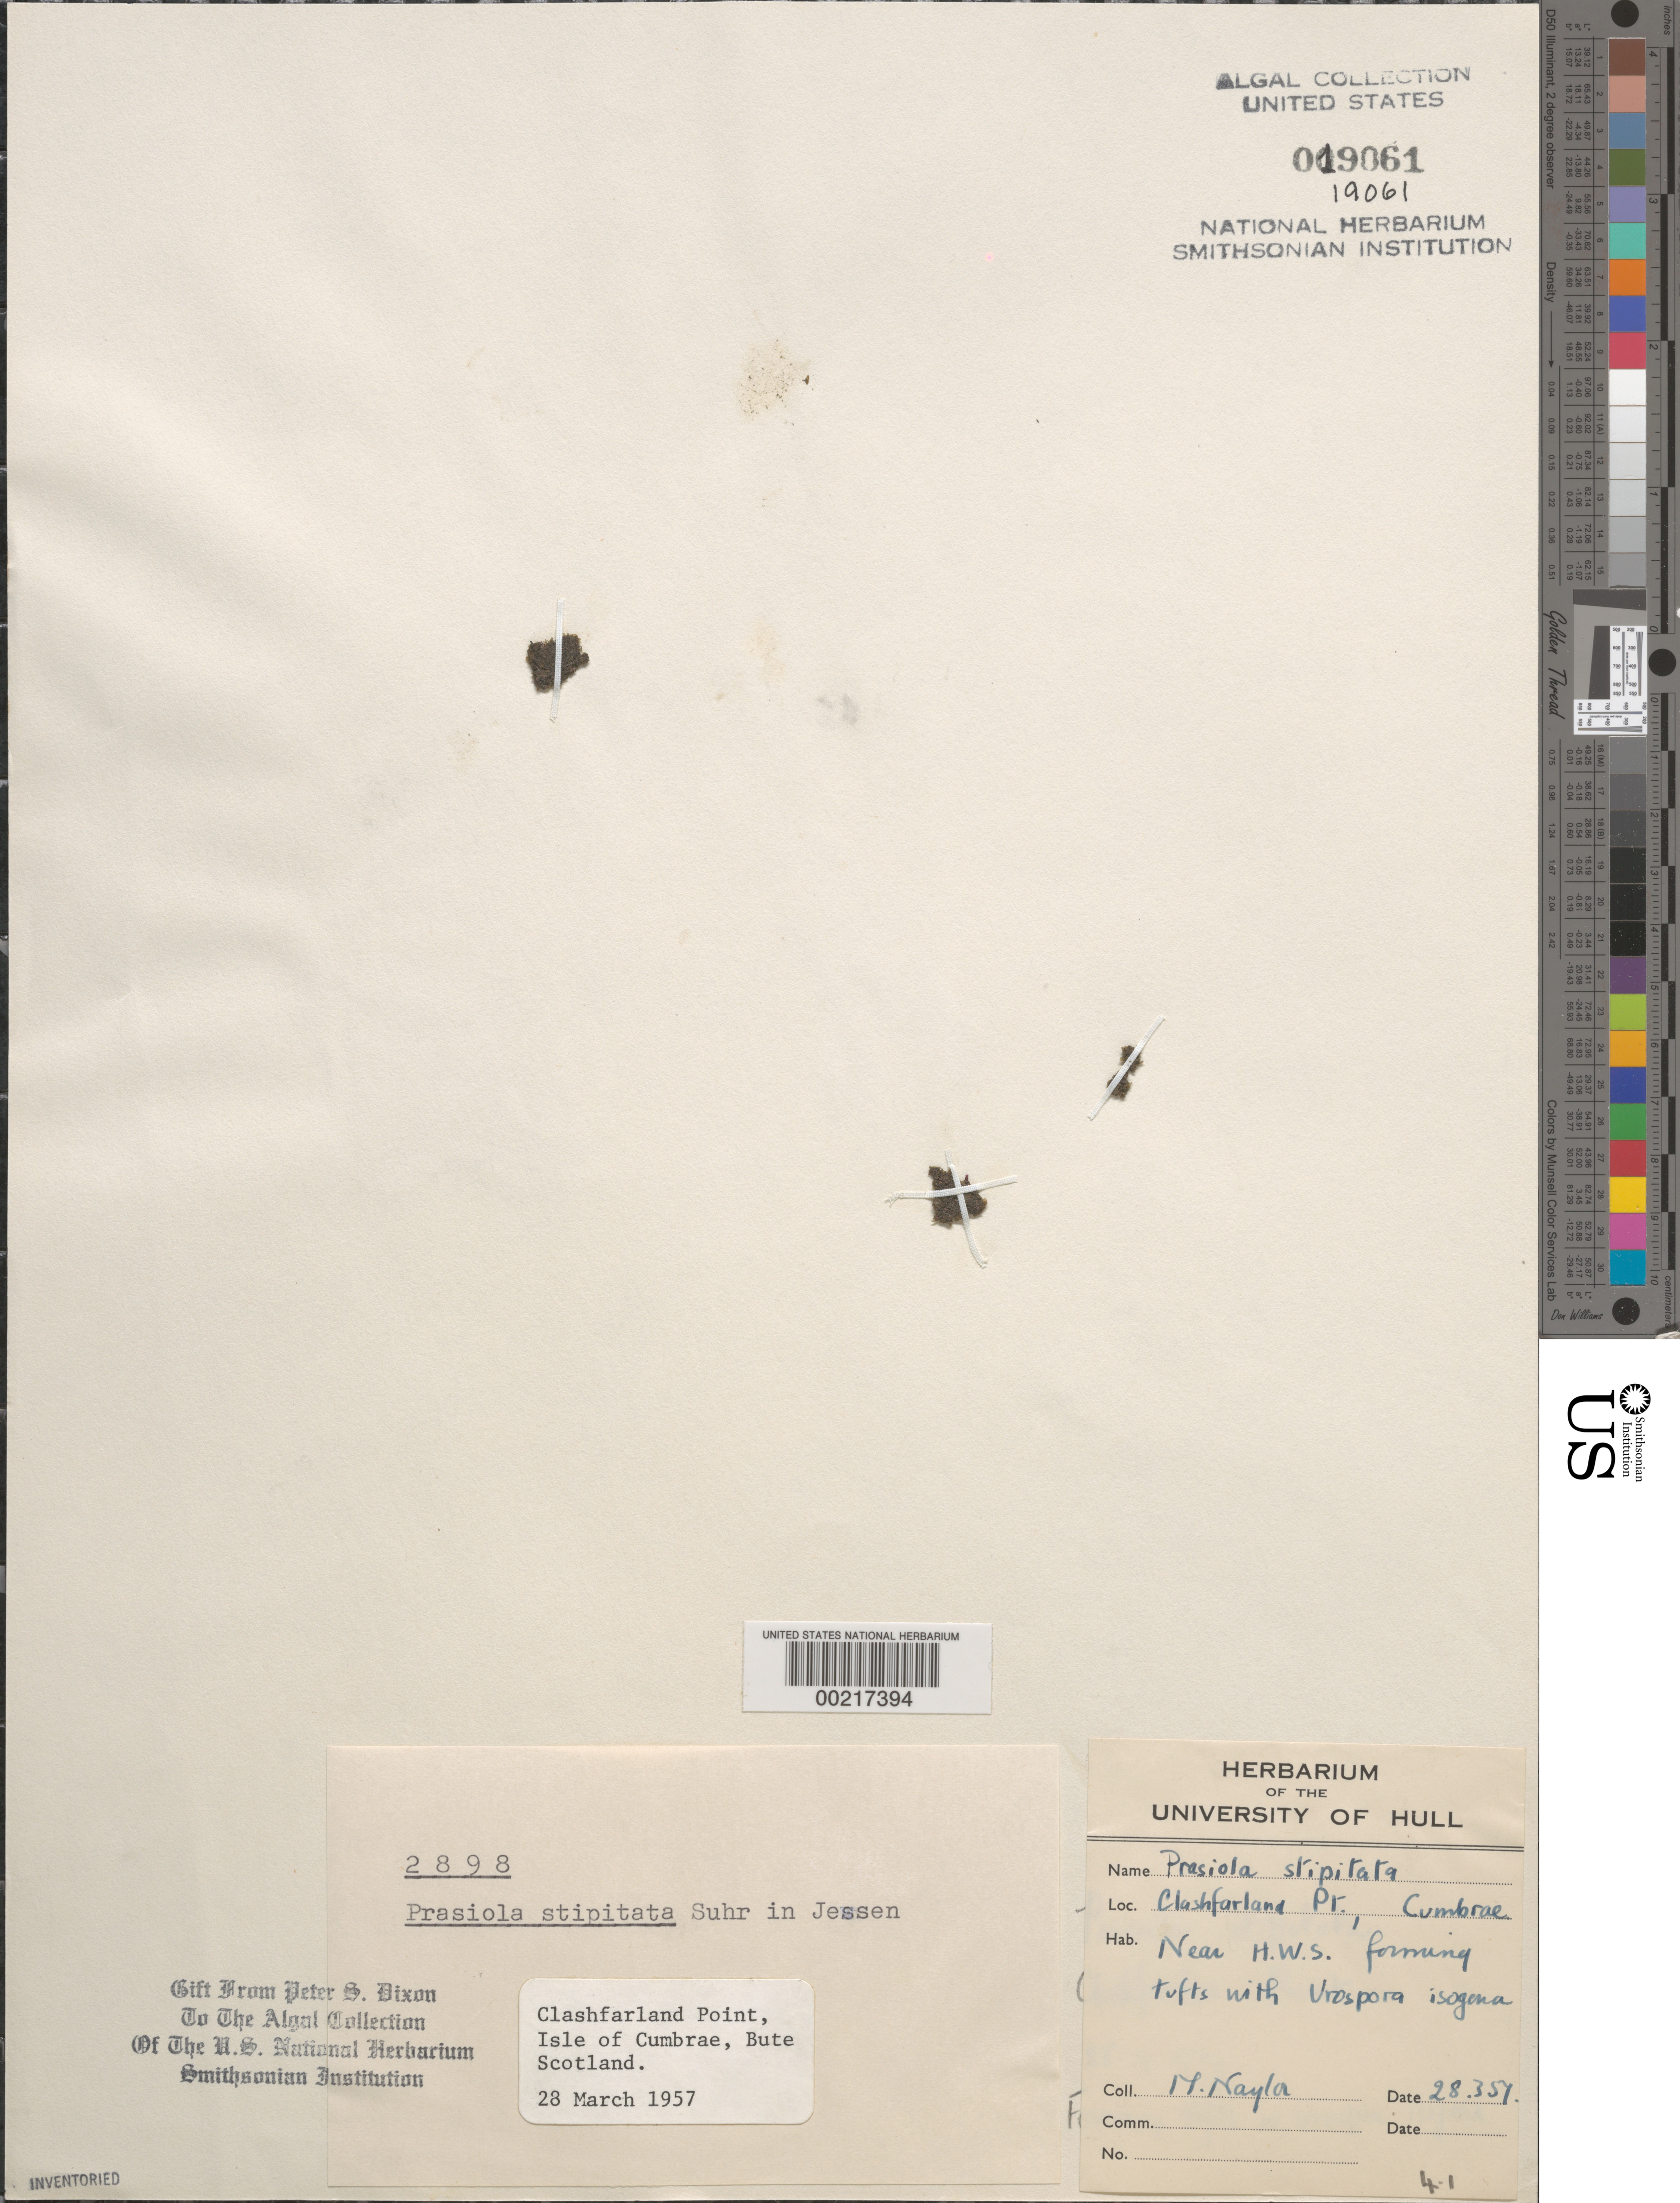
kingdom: Plantae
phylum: Chlorophyta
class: Trebouxiophyceae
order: Prasiolales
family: Prasiolaceae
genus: Prasiola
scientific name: Prasiola stipitata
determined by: Dixon, P. S.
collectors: M. Roberts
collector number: PSD 2898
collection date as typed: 28 Mar 1957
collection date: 1957-03-28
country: United Kingdom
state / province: Scotland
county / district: North Ayrshire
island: Great Cumbrae Island (Isle of Cumbrae)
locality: Clashfarland Point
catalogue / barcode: US 19061